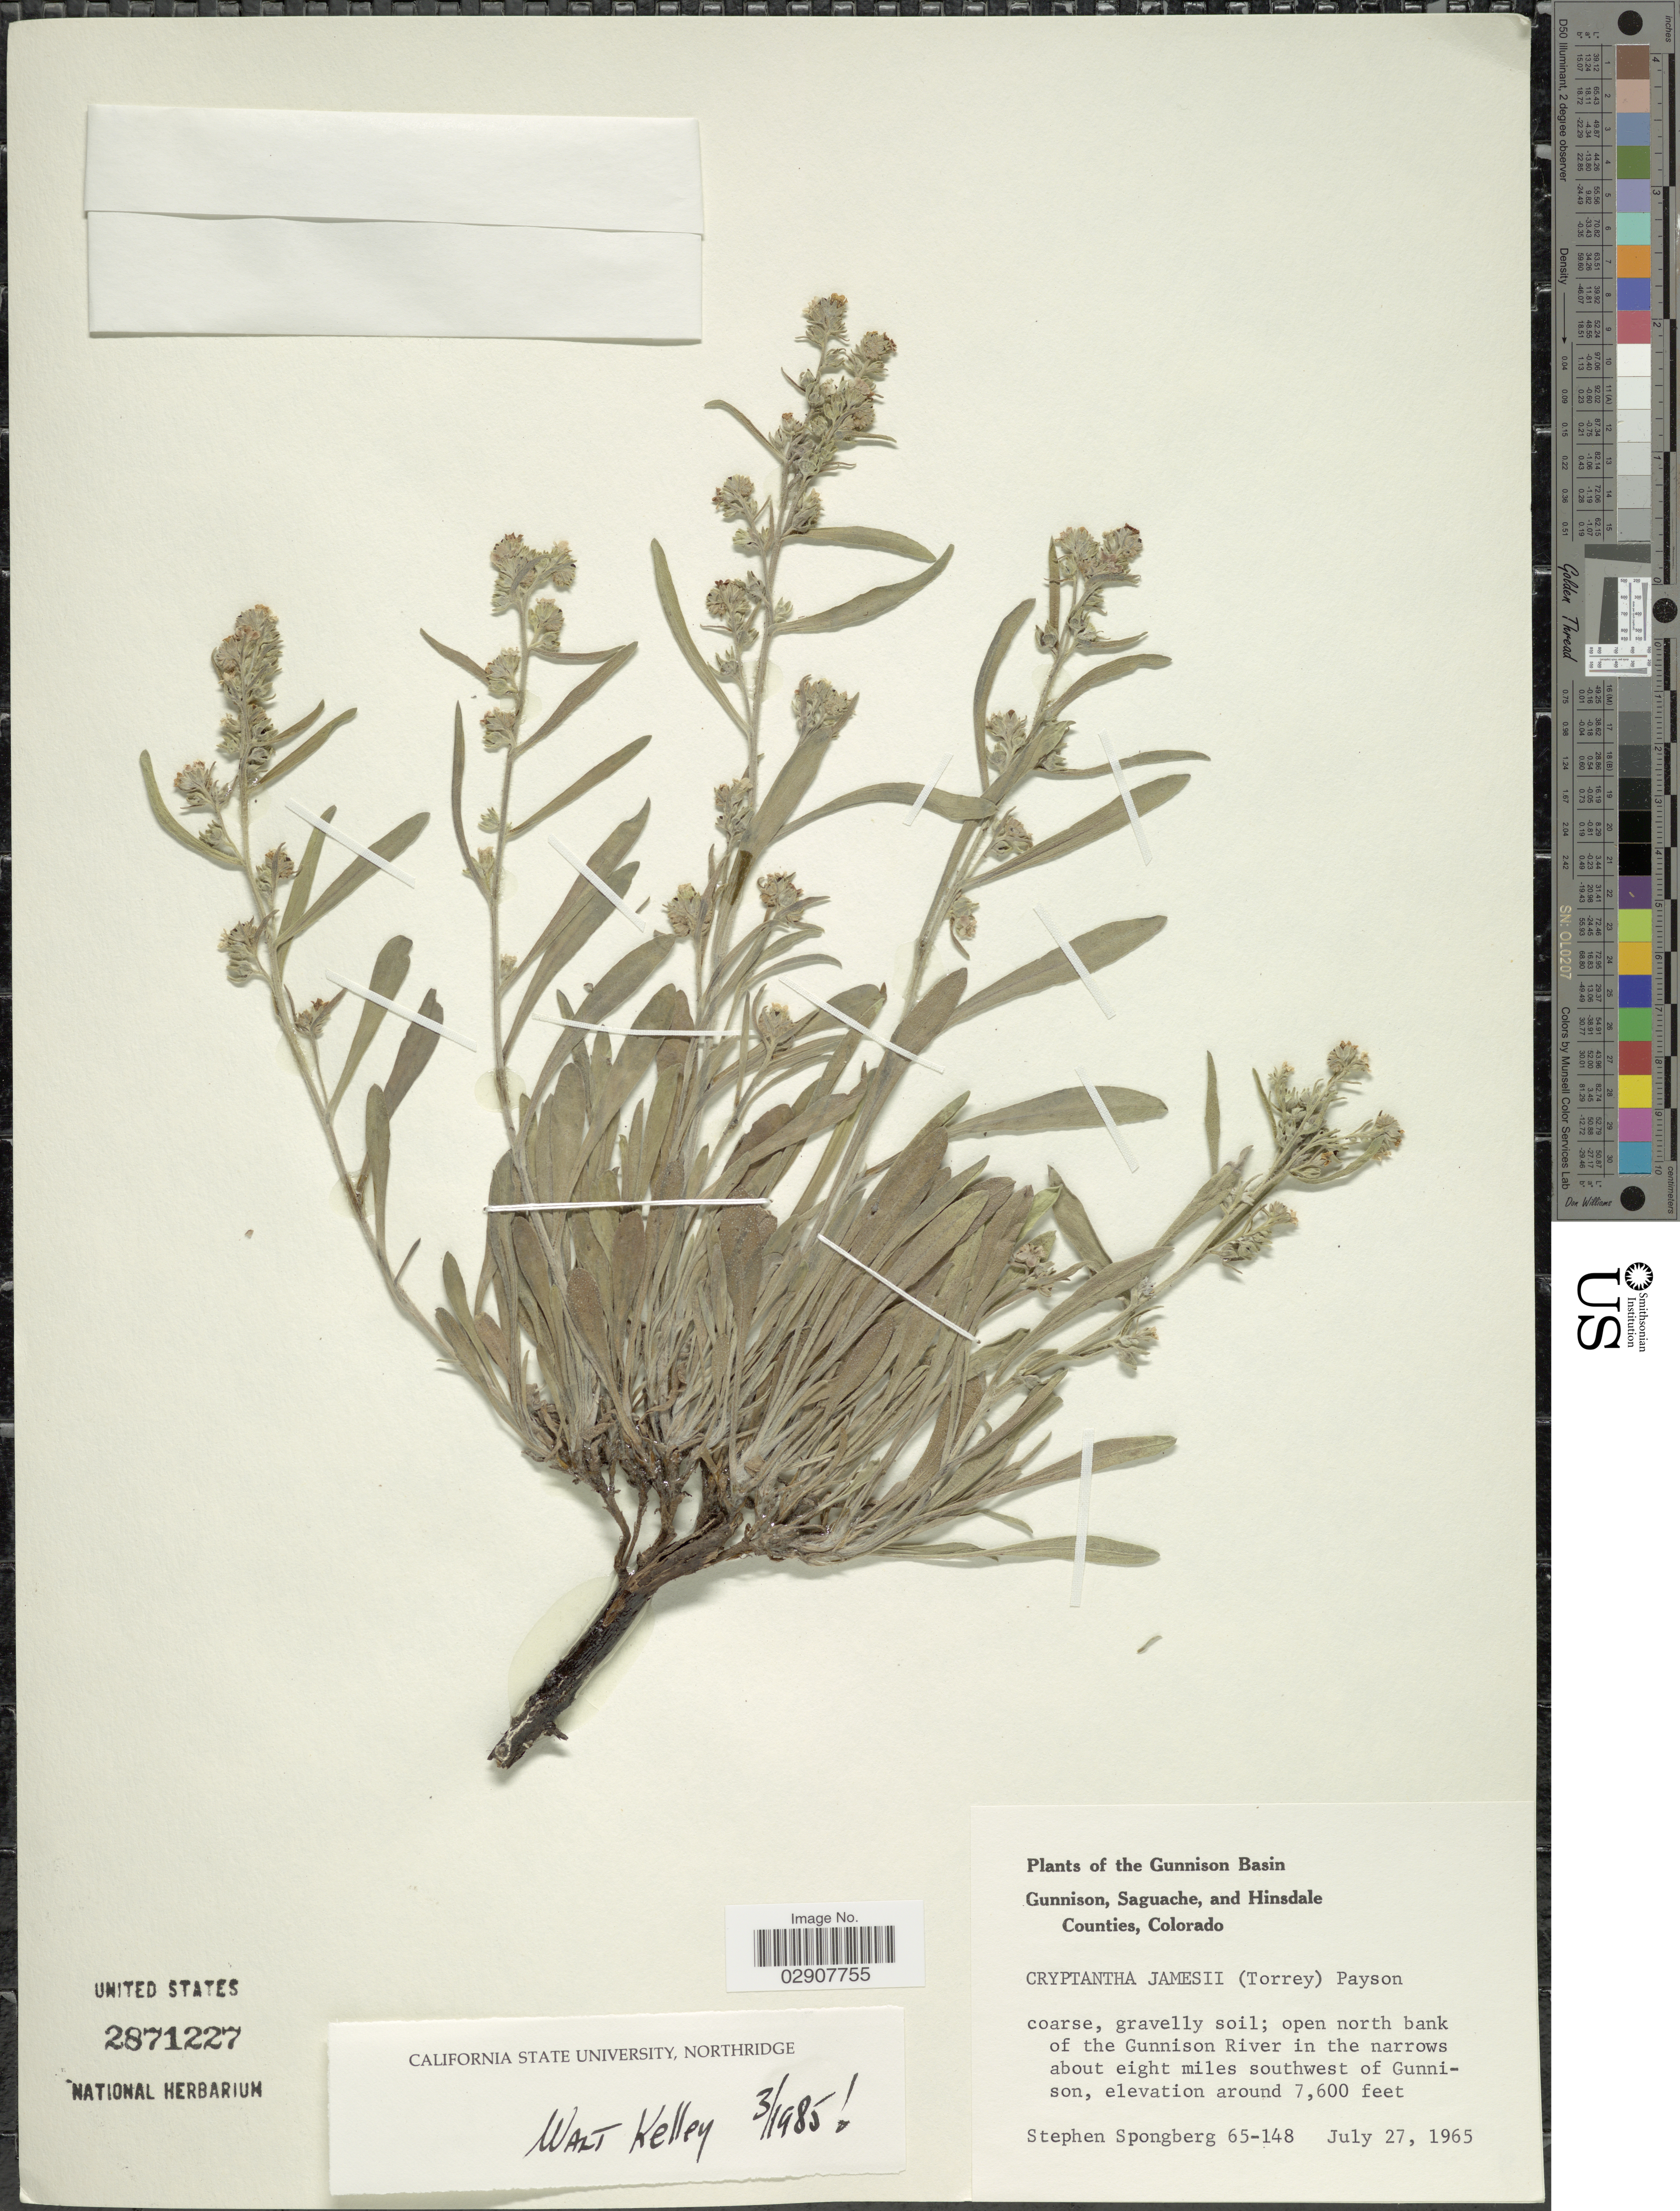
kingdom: Plantae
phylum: Tracheophyta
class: Magnoliopsida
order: Boraginales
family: Boraginaceae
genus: Cryptantha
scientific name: Cryptantha jamesii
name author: (Torr.) Payson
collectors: S. A.Spongberg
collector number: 65-148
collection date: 1965-07-27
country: United States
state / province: Colorado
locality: Coarse, gravelly soil; open north bank of the Gunnison River in the narrows about eight miles southwest of Gunnison. Gunnison County, Gunnison Basin.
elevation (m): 2316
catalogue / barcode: US 2871227